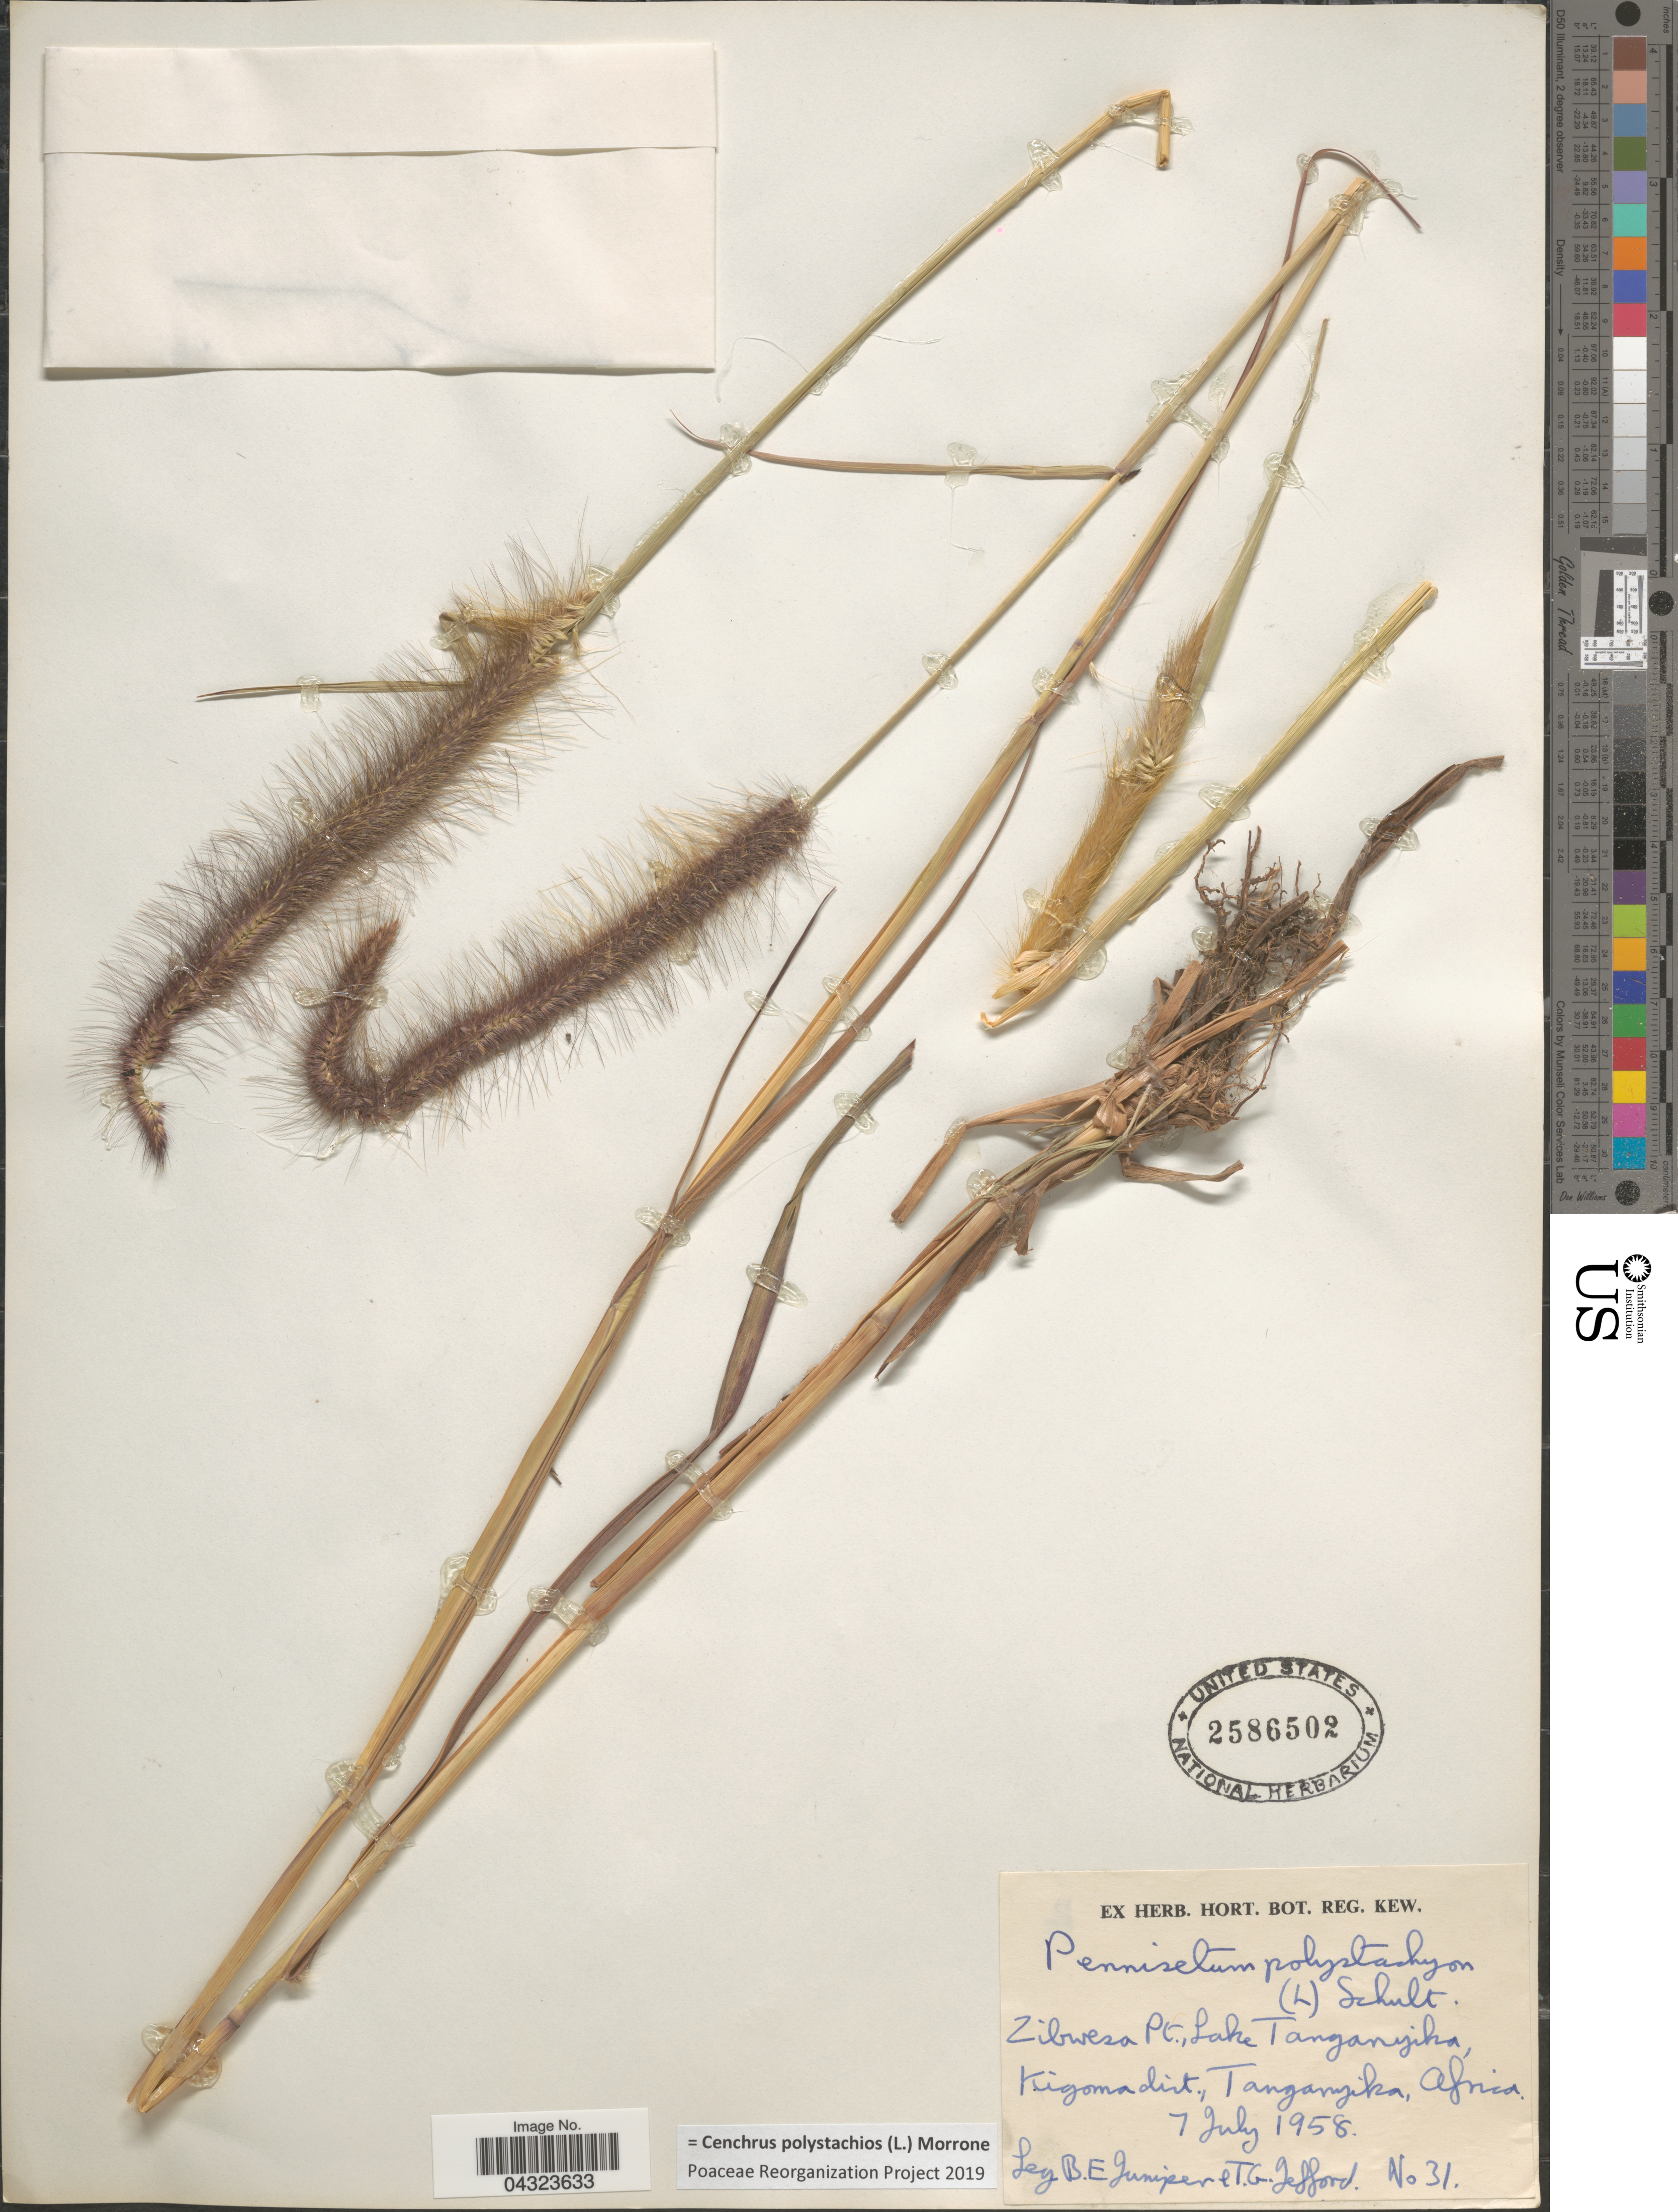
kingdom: Plantae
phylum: Tracheophyta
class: Liliopsida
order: Poales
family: Poaceae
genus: Cenchrus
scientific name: Cenchrus polystachios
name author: (L.) Morrone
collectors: B. Juniper & T. Jefford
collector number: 31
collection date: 1958-07-07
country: Tanzania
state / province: Kigoma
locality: Zibwesa Pt., Lake Tanganyika, Kigoma dist., Tanganyika.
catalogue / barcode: US 2586502